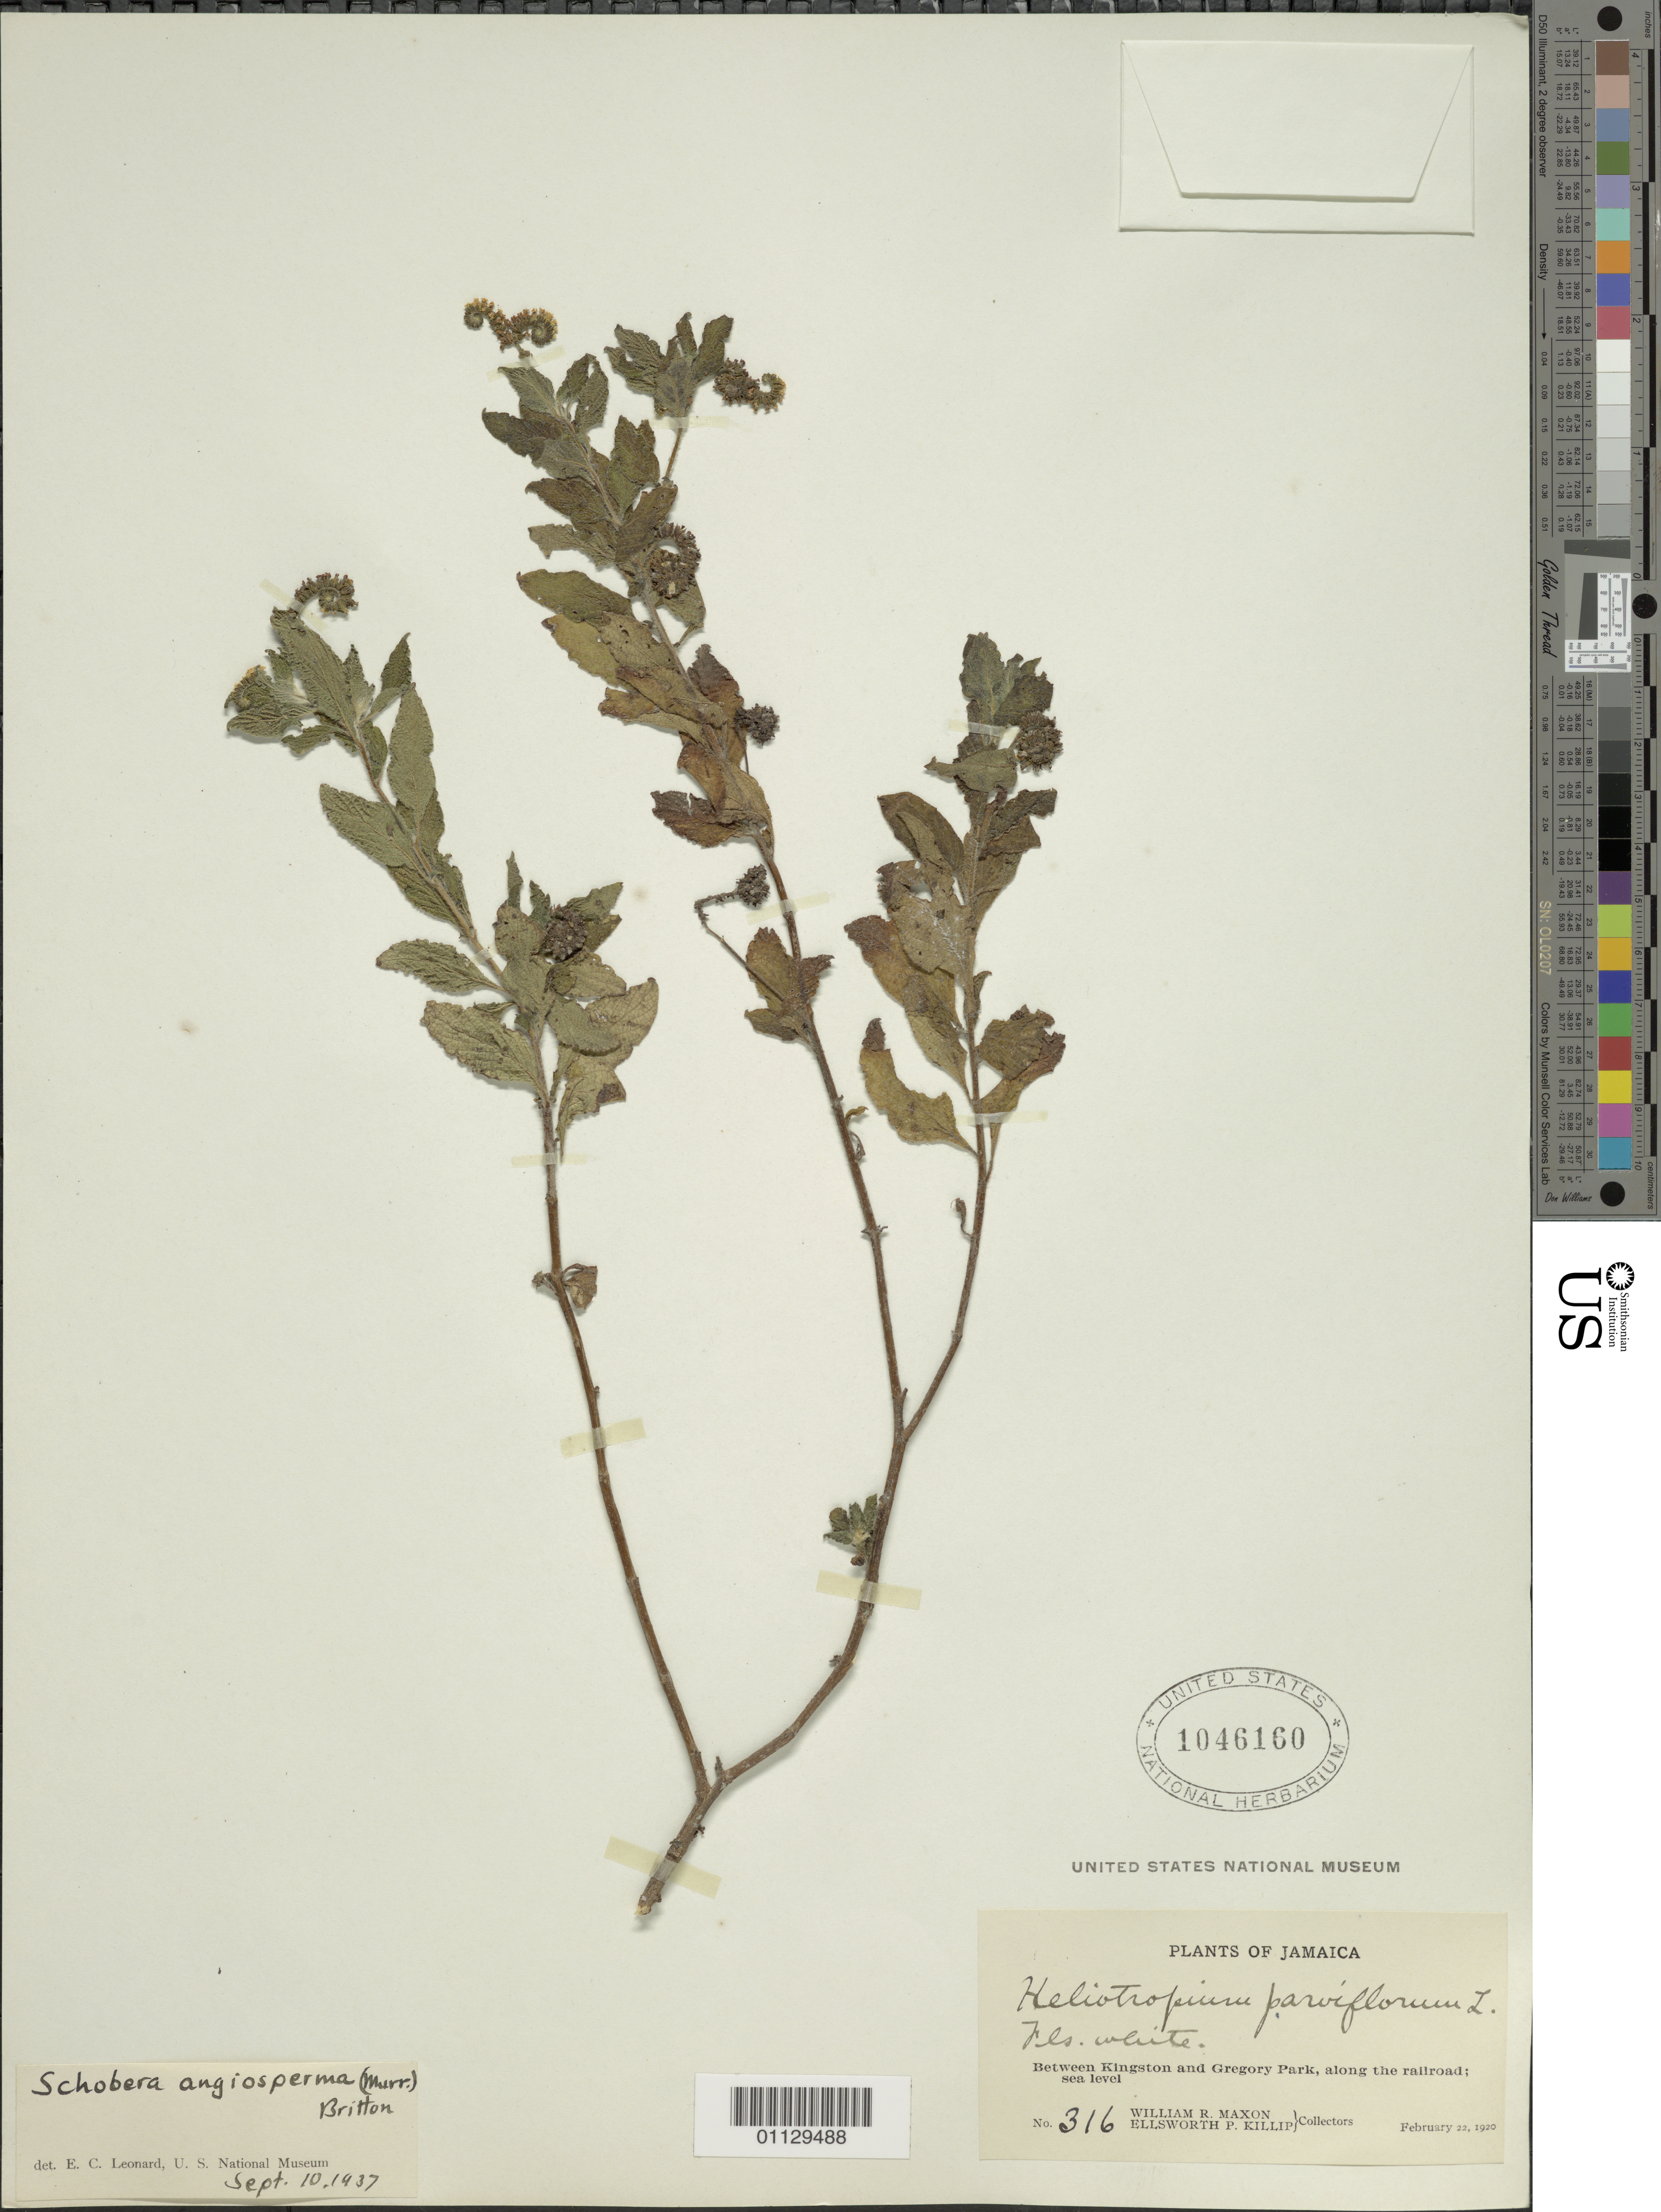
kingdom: Plantae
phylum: Tracheophyta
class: Magnoliopsida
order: Boraginales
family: Heliotropiaceae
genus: Heliotropium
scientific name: Heliotropium parviflorum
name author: L.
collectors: W. R. Maxon & E. P. Killip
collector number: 316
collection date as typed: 22 Feb 1920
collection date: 1920-02-22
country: Jamaica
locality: Between Kingston and Gregory Park, along the railroad sea level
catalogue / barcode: US 1046160